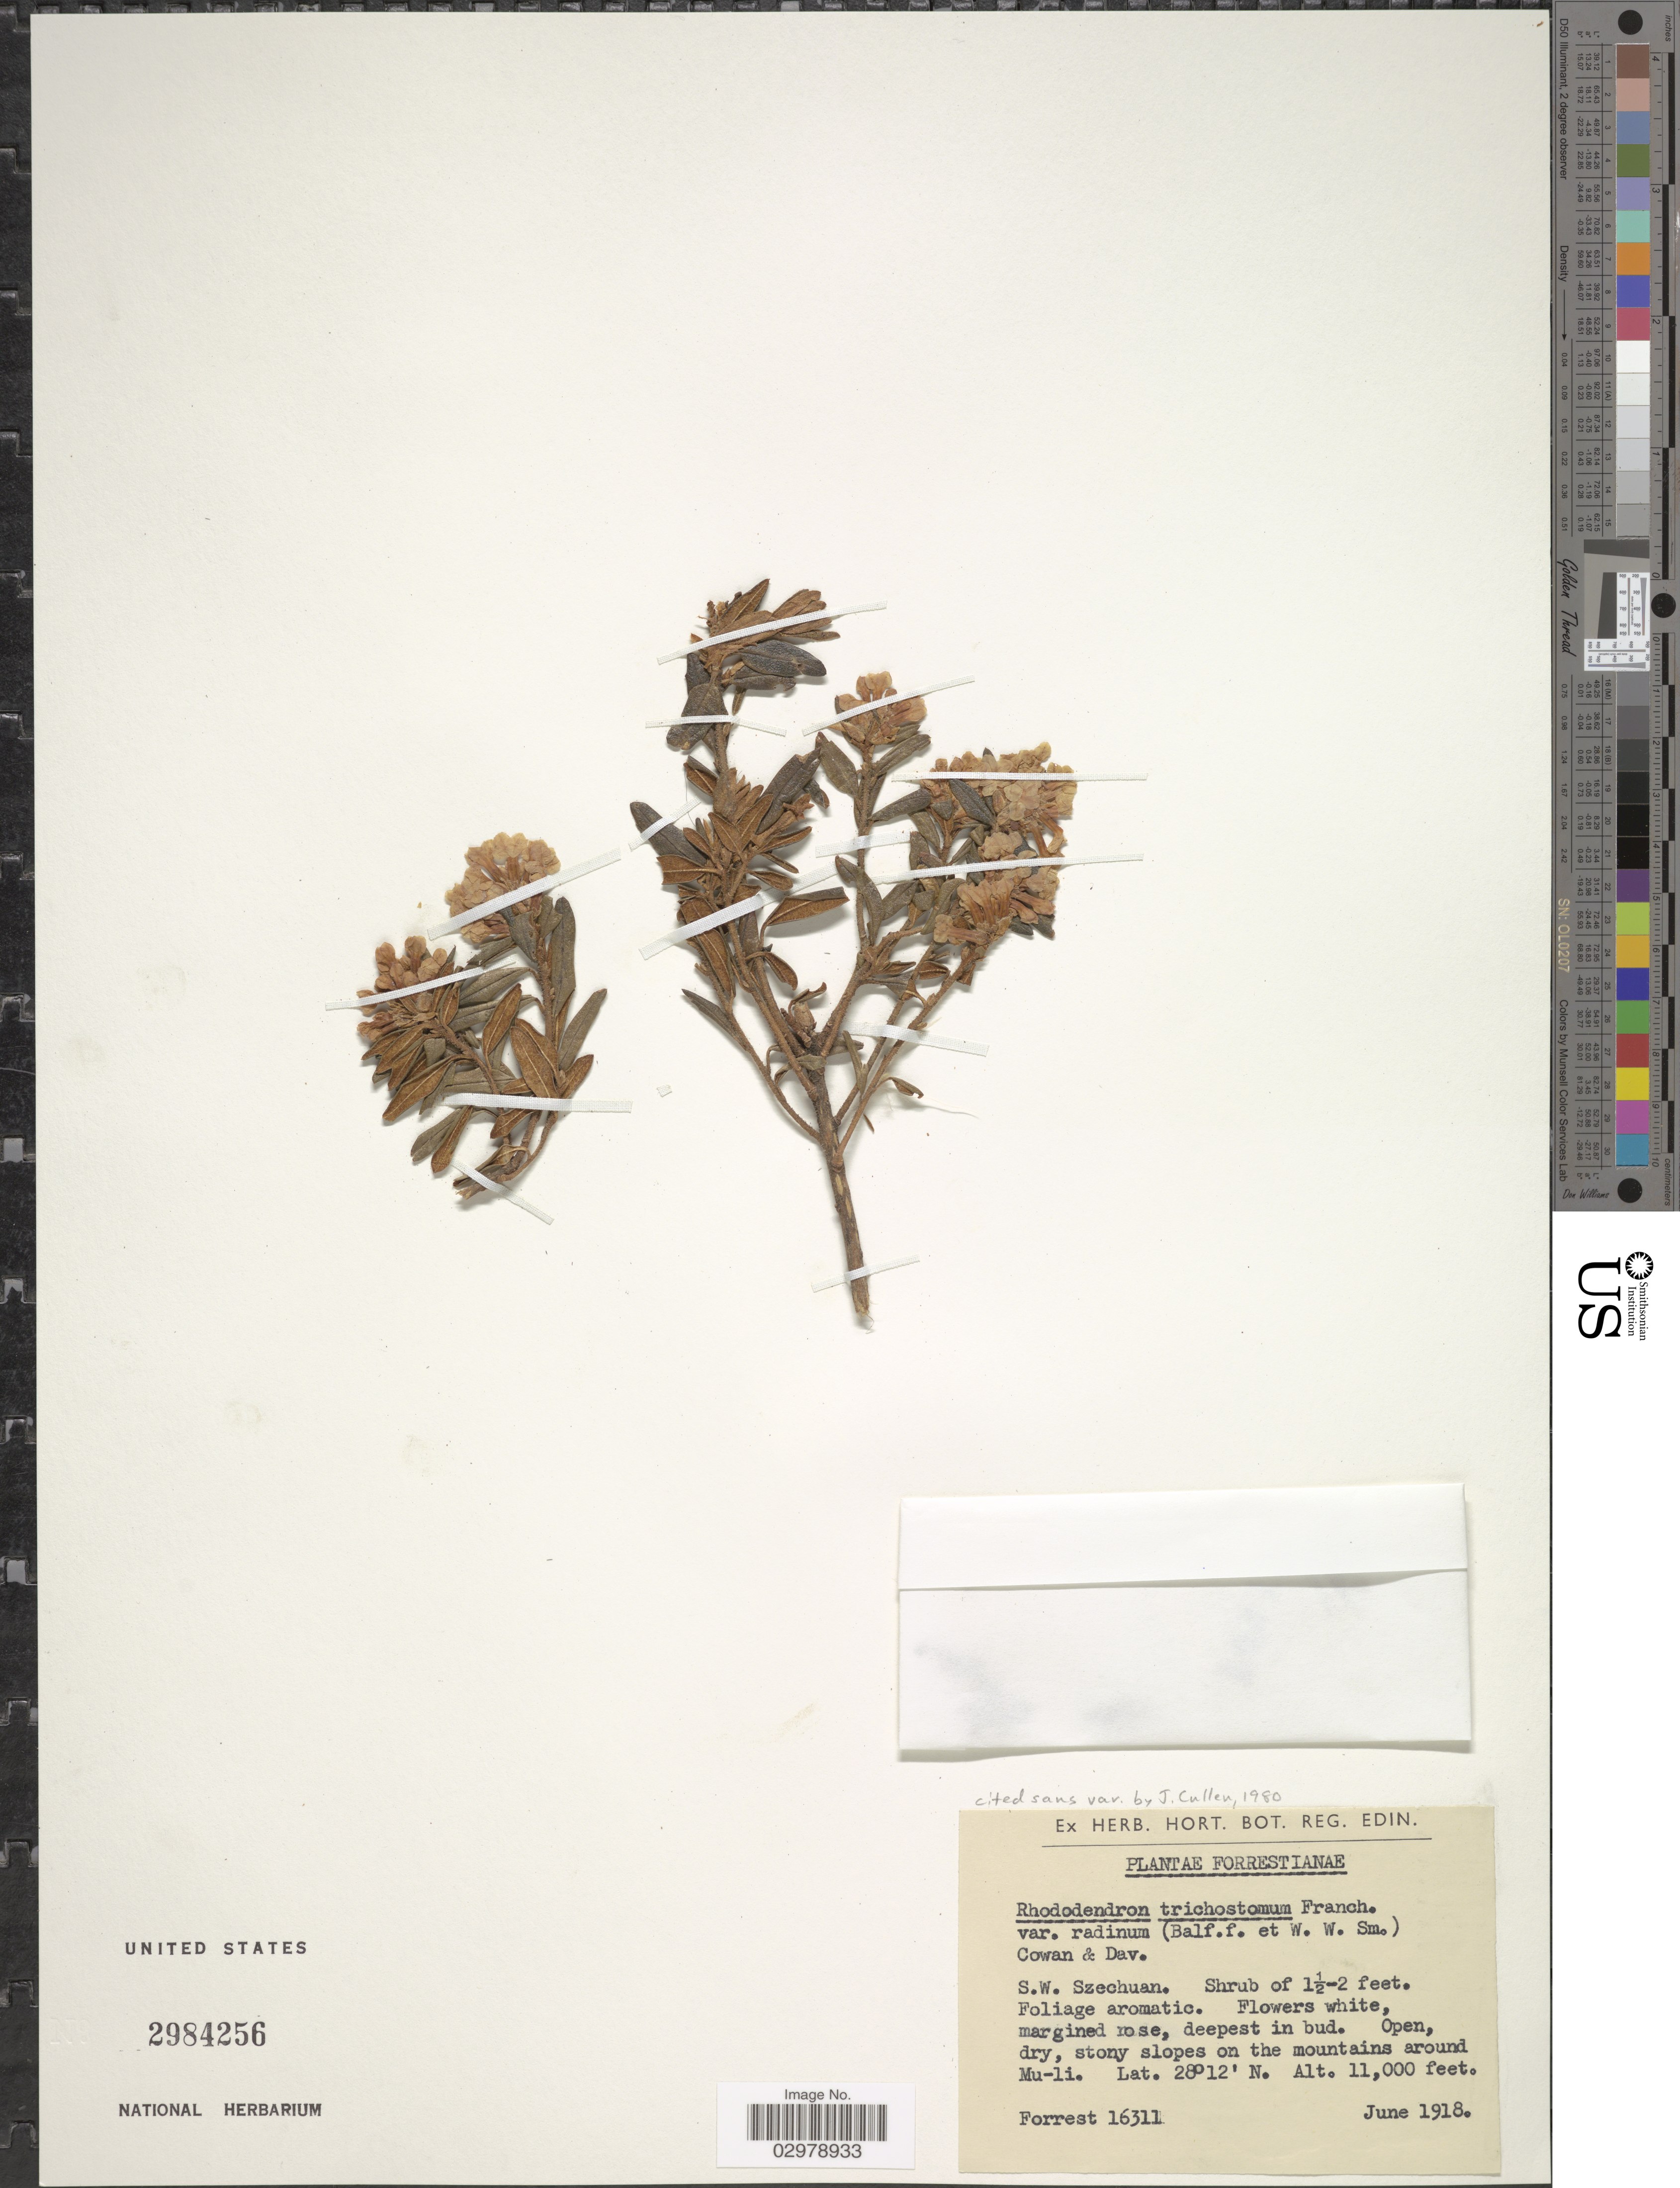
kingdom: Plantae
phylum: Tracheophyta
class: Magnoliopsida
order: Ericales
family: Ericaceae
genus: Rhododendron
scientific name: Rhododendron trichostomum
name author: Franch.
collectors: -. Forrest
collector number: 16311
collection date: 1918-06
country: China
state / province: Sichuan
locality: S.W. Szechuan. Open, dry, stony slopes on the mountains around Mu-li.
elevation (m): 3353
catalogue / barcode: US 2984256